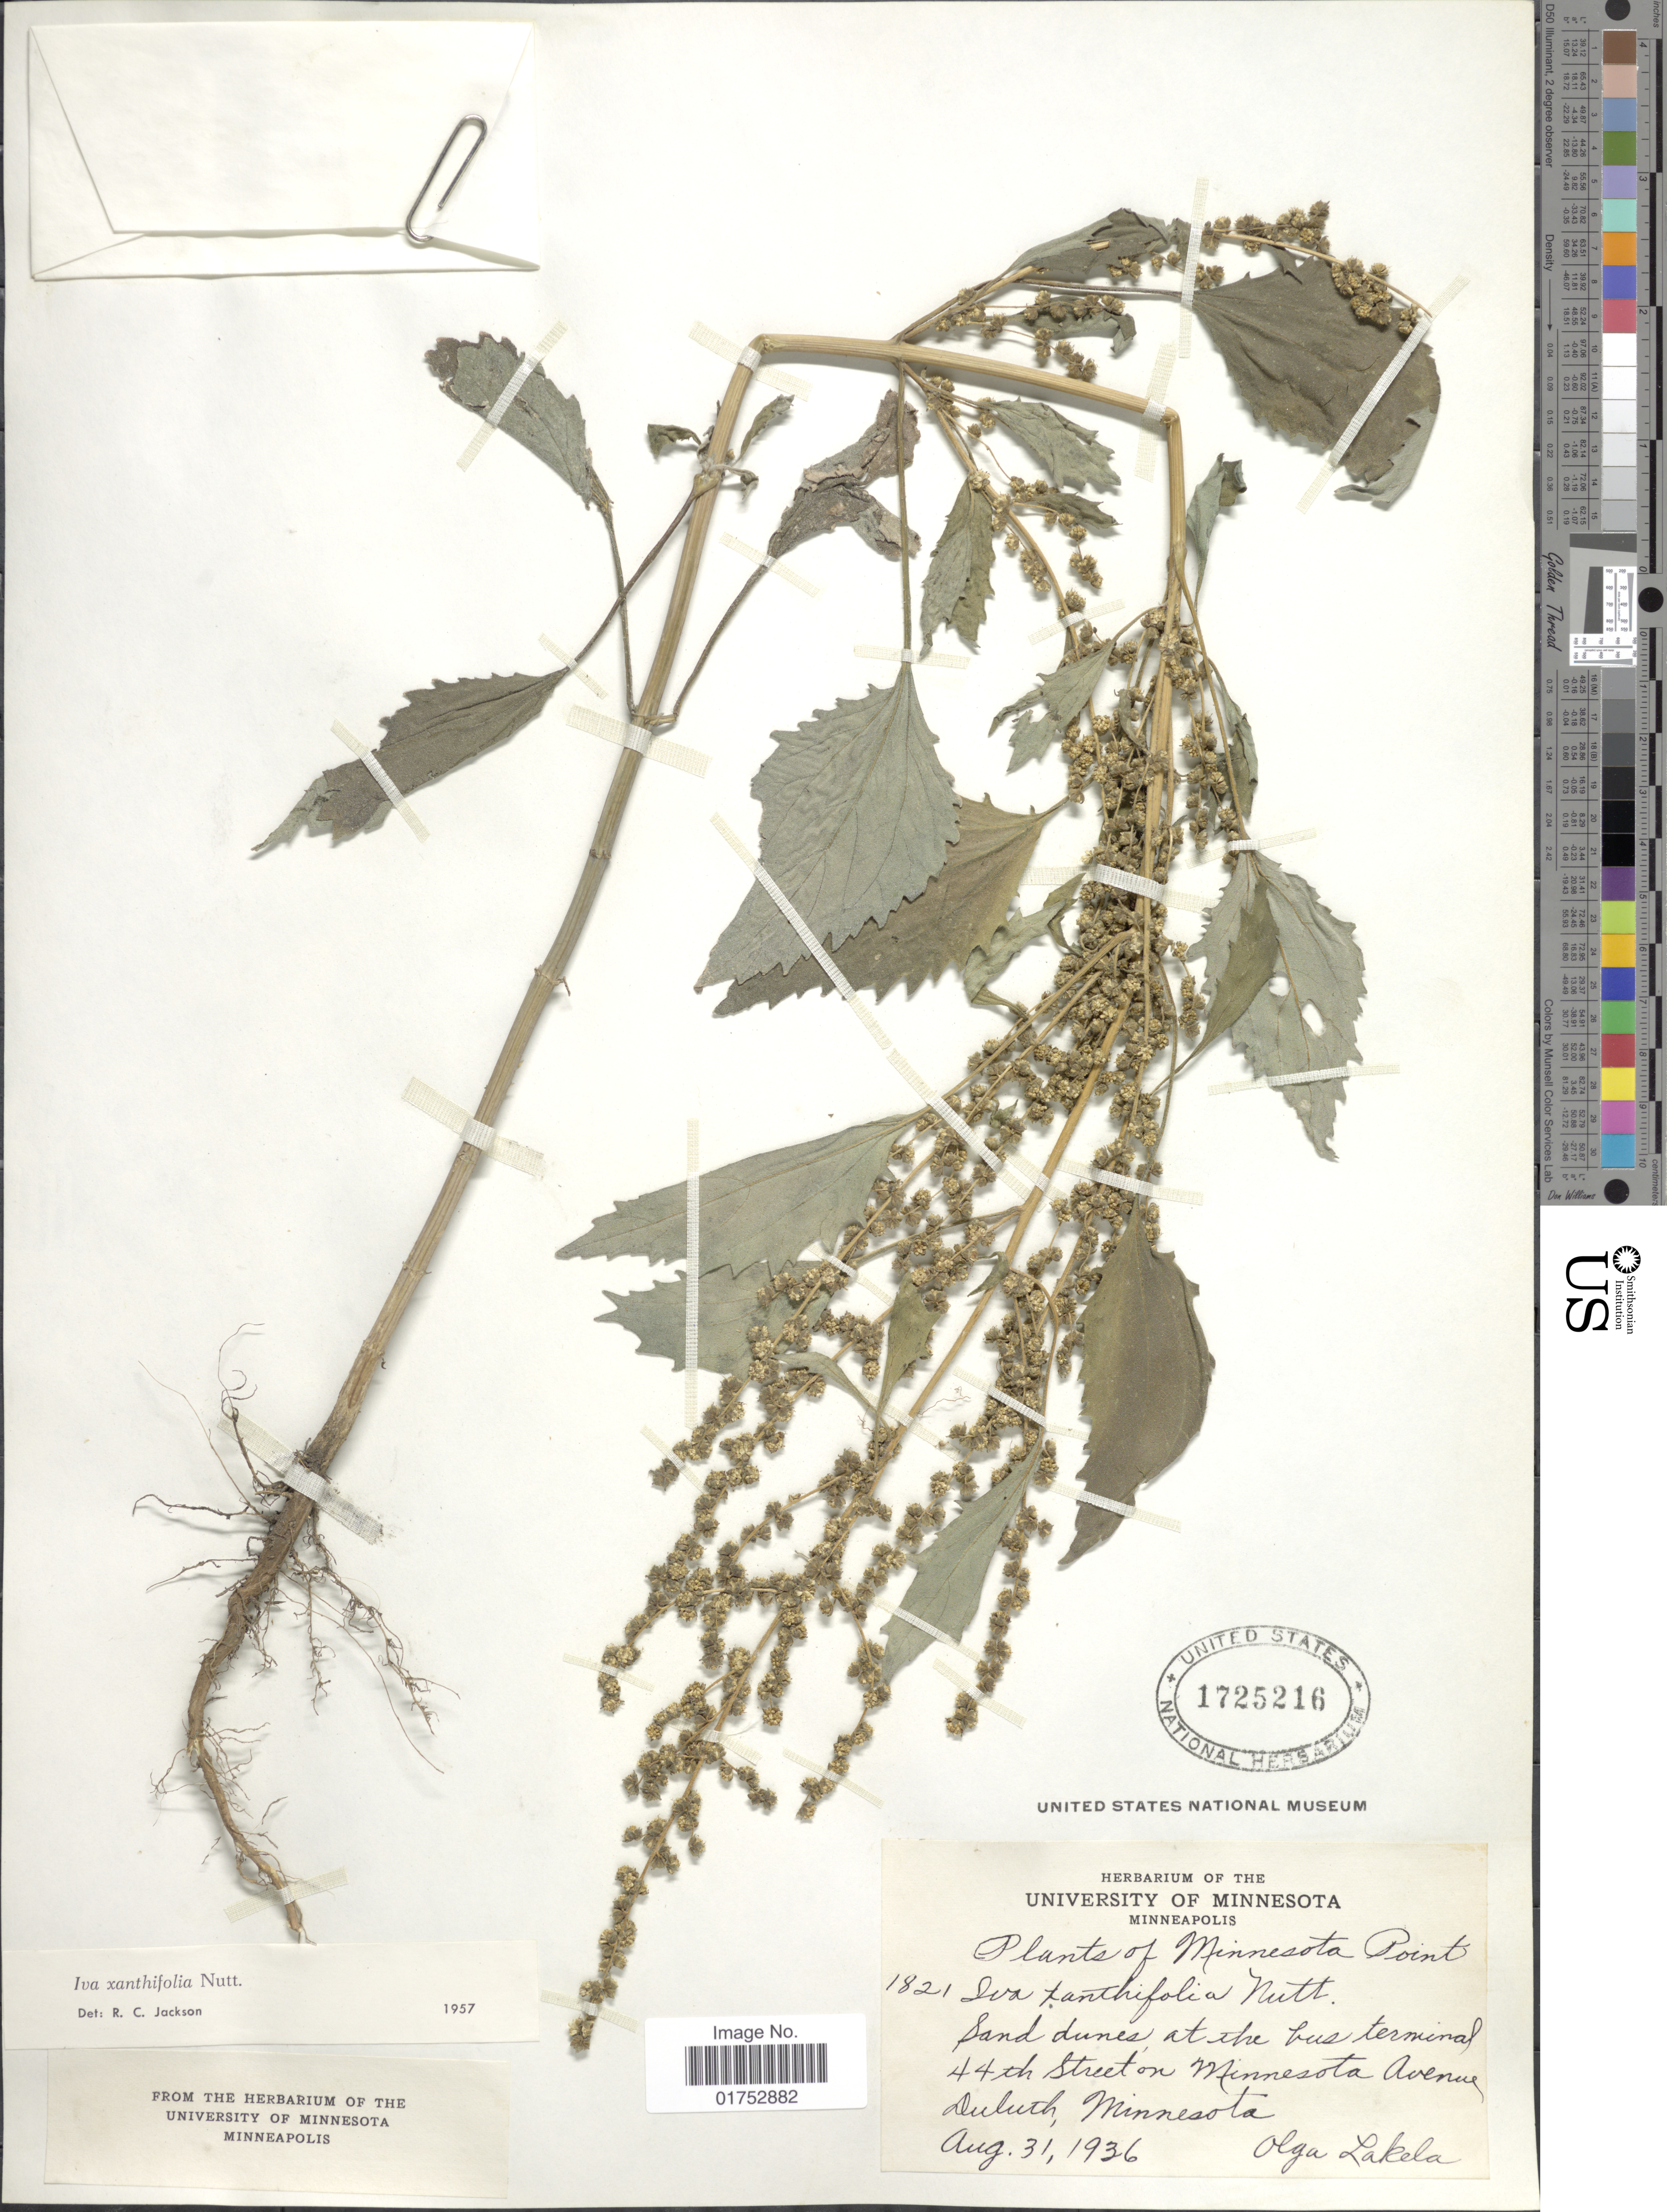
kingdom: Plantae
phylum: Tracheophyta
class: Magnoliopsida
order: Asterales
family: Asteraceae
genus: Iva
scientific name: Iva xanthifolia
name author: Nutt.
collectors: O. K. Lakela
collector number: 1821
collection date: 1936-08-31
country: United States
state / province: Minnesota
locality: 44th Street on Minnesota Avenue, Duluth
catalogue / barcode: US 1725216